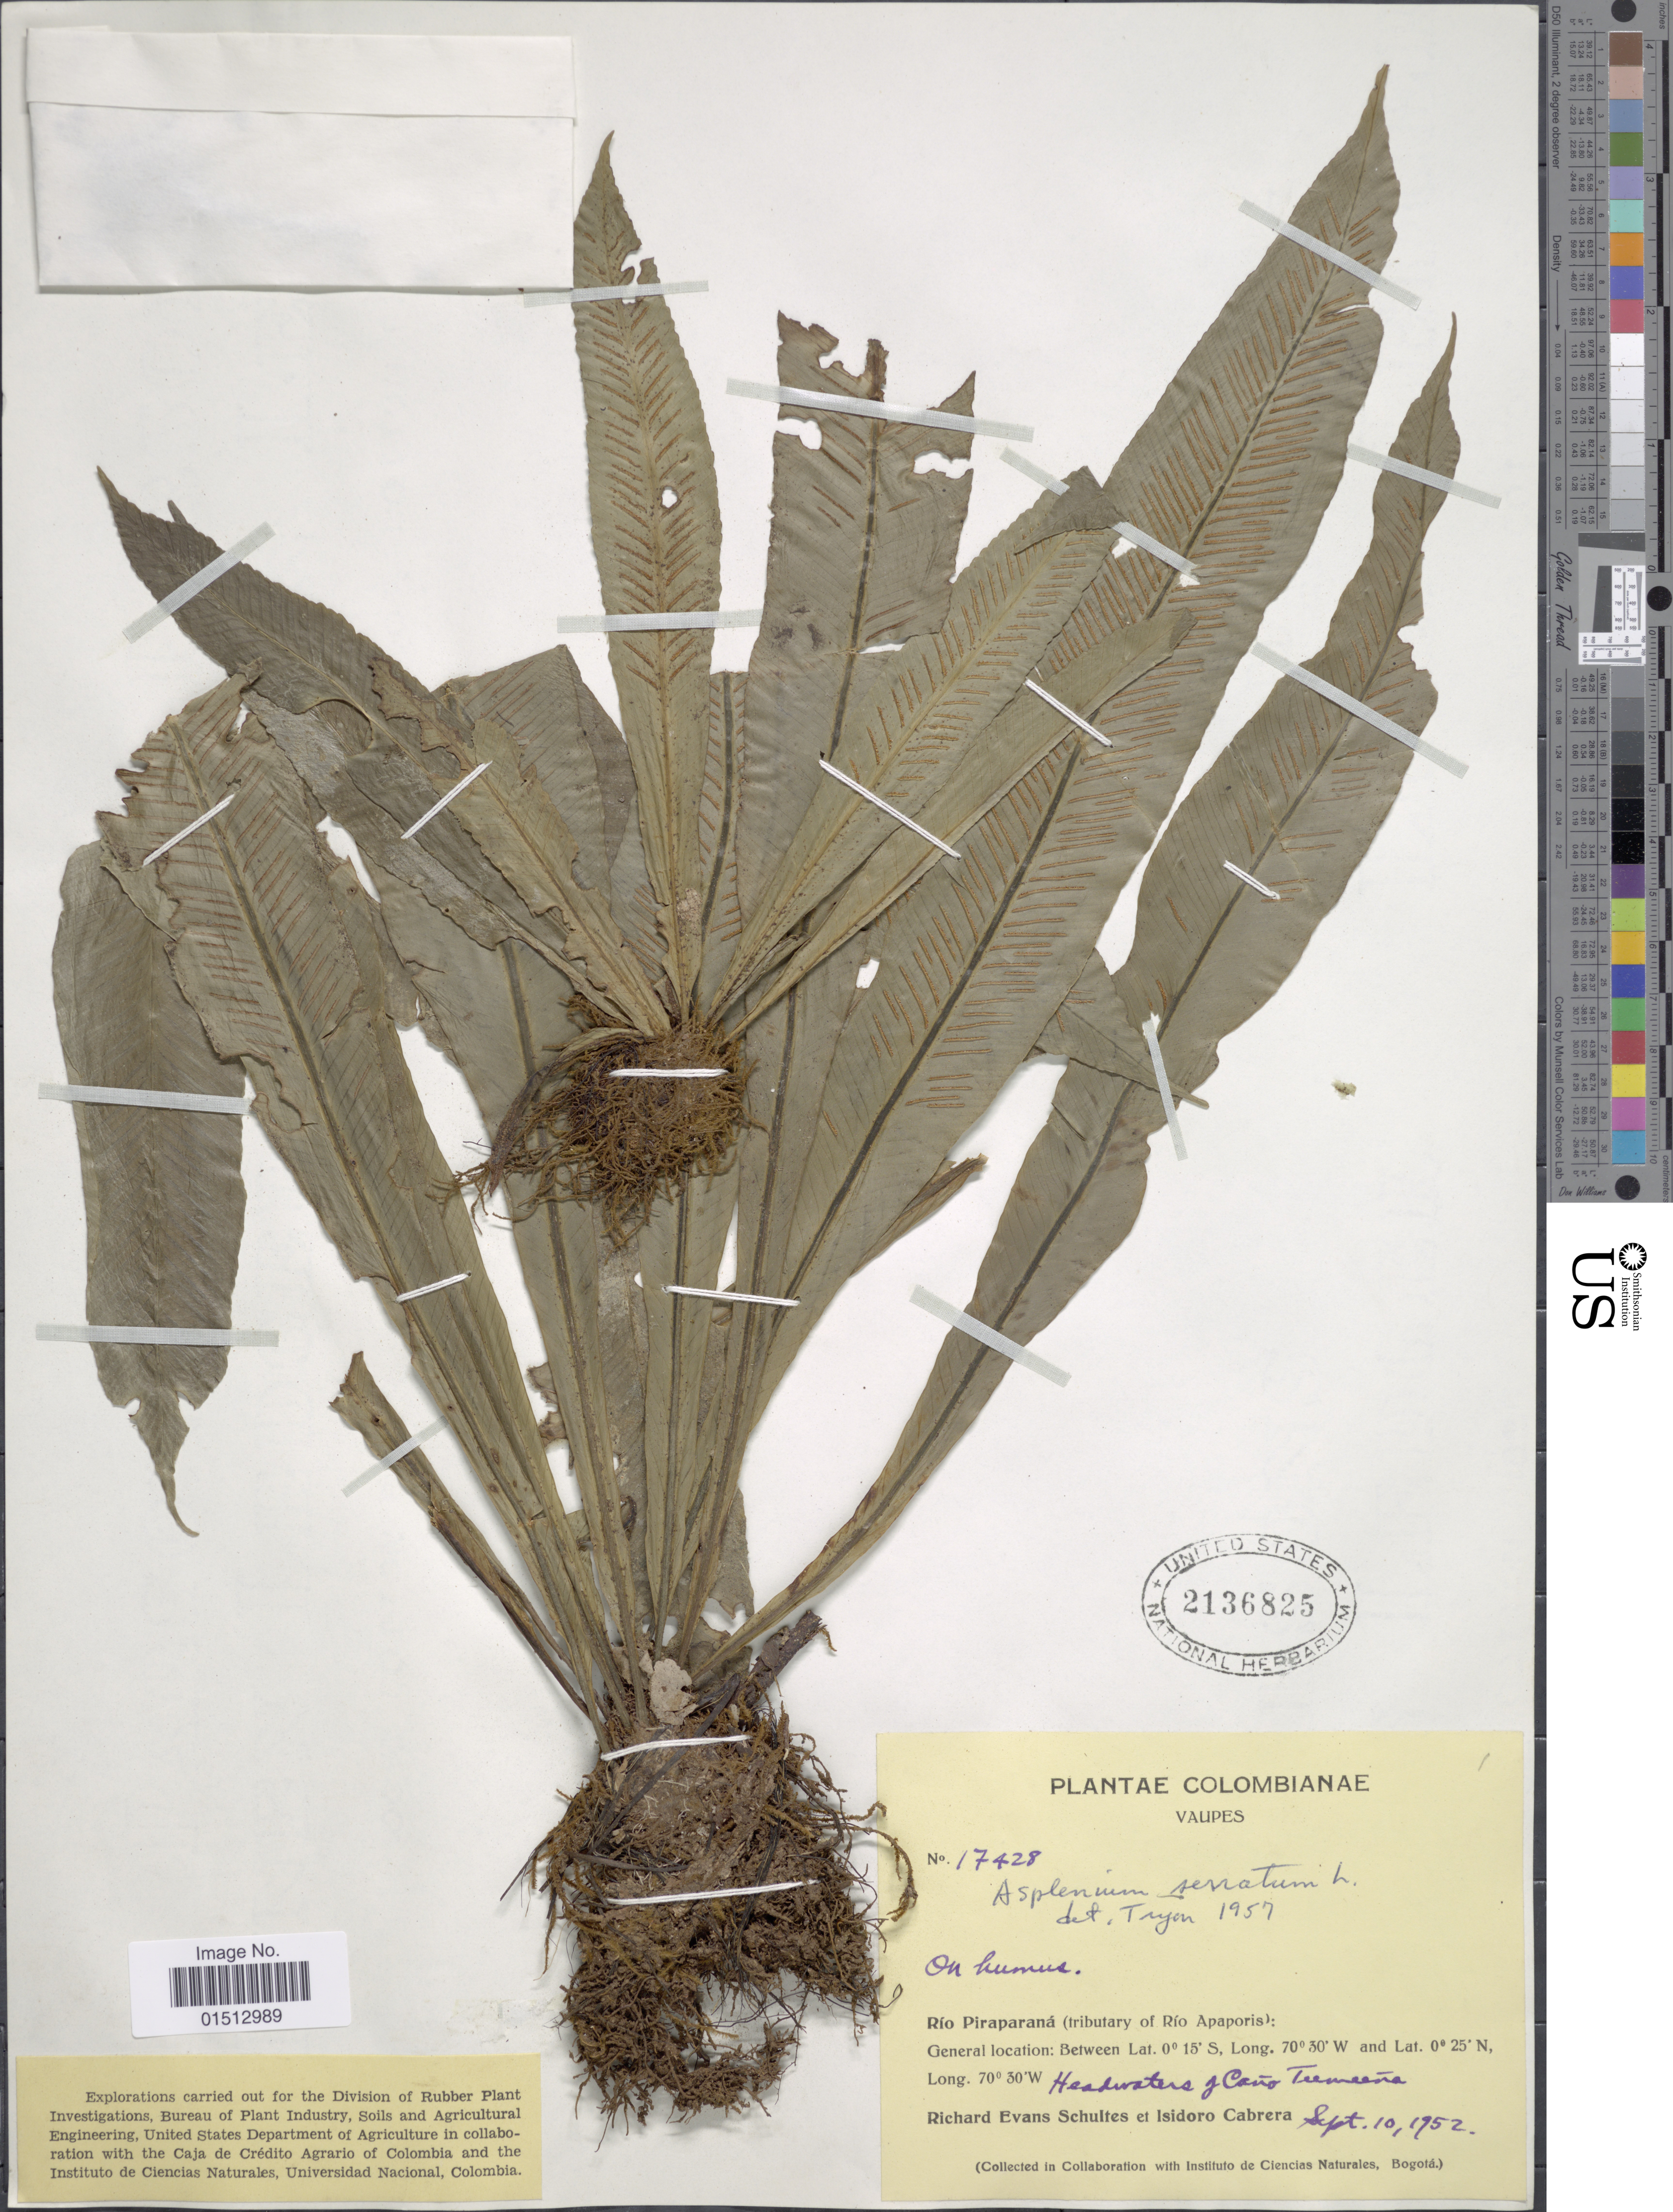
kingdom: Plantae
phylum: Tracheophyta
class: Polypodiopsida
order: Polypodiales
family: Aspleniaceae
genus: Asplenium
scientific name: Asplenium serratum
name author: L.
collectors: R. E. Schultes & I. Cabrera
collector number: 17428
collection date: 1952-09-10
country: Colombia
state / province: Vaupés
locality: Colombianae, Vaupes, Rio Piraparana (tributary of Rio Apaporis).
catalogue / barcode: US 2136825